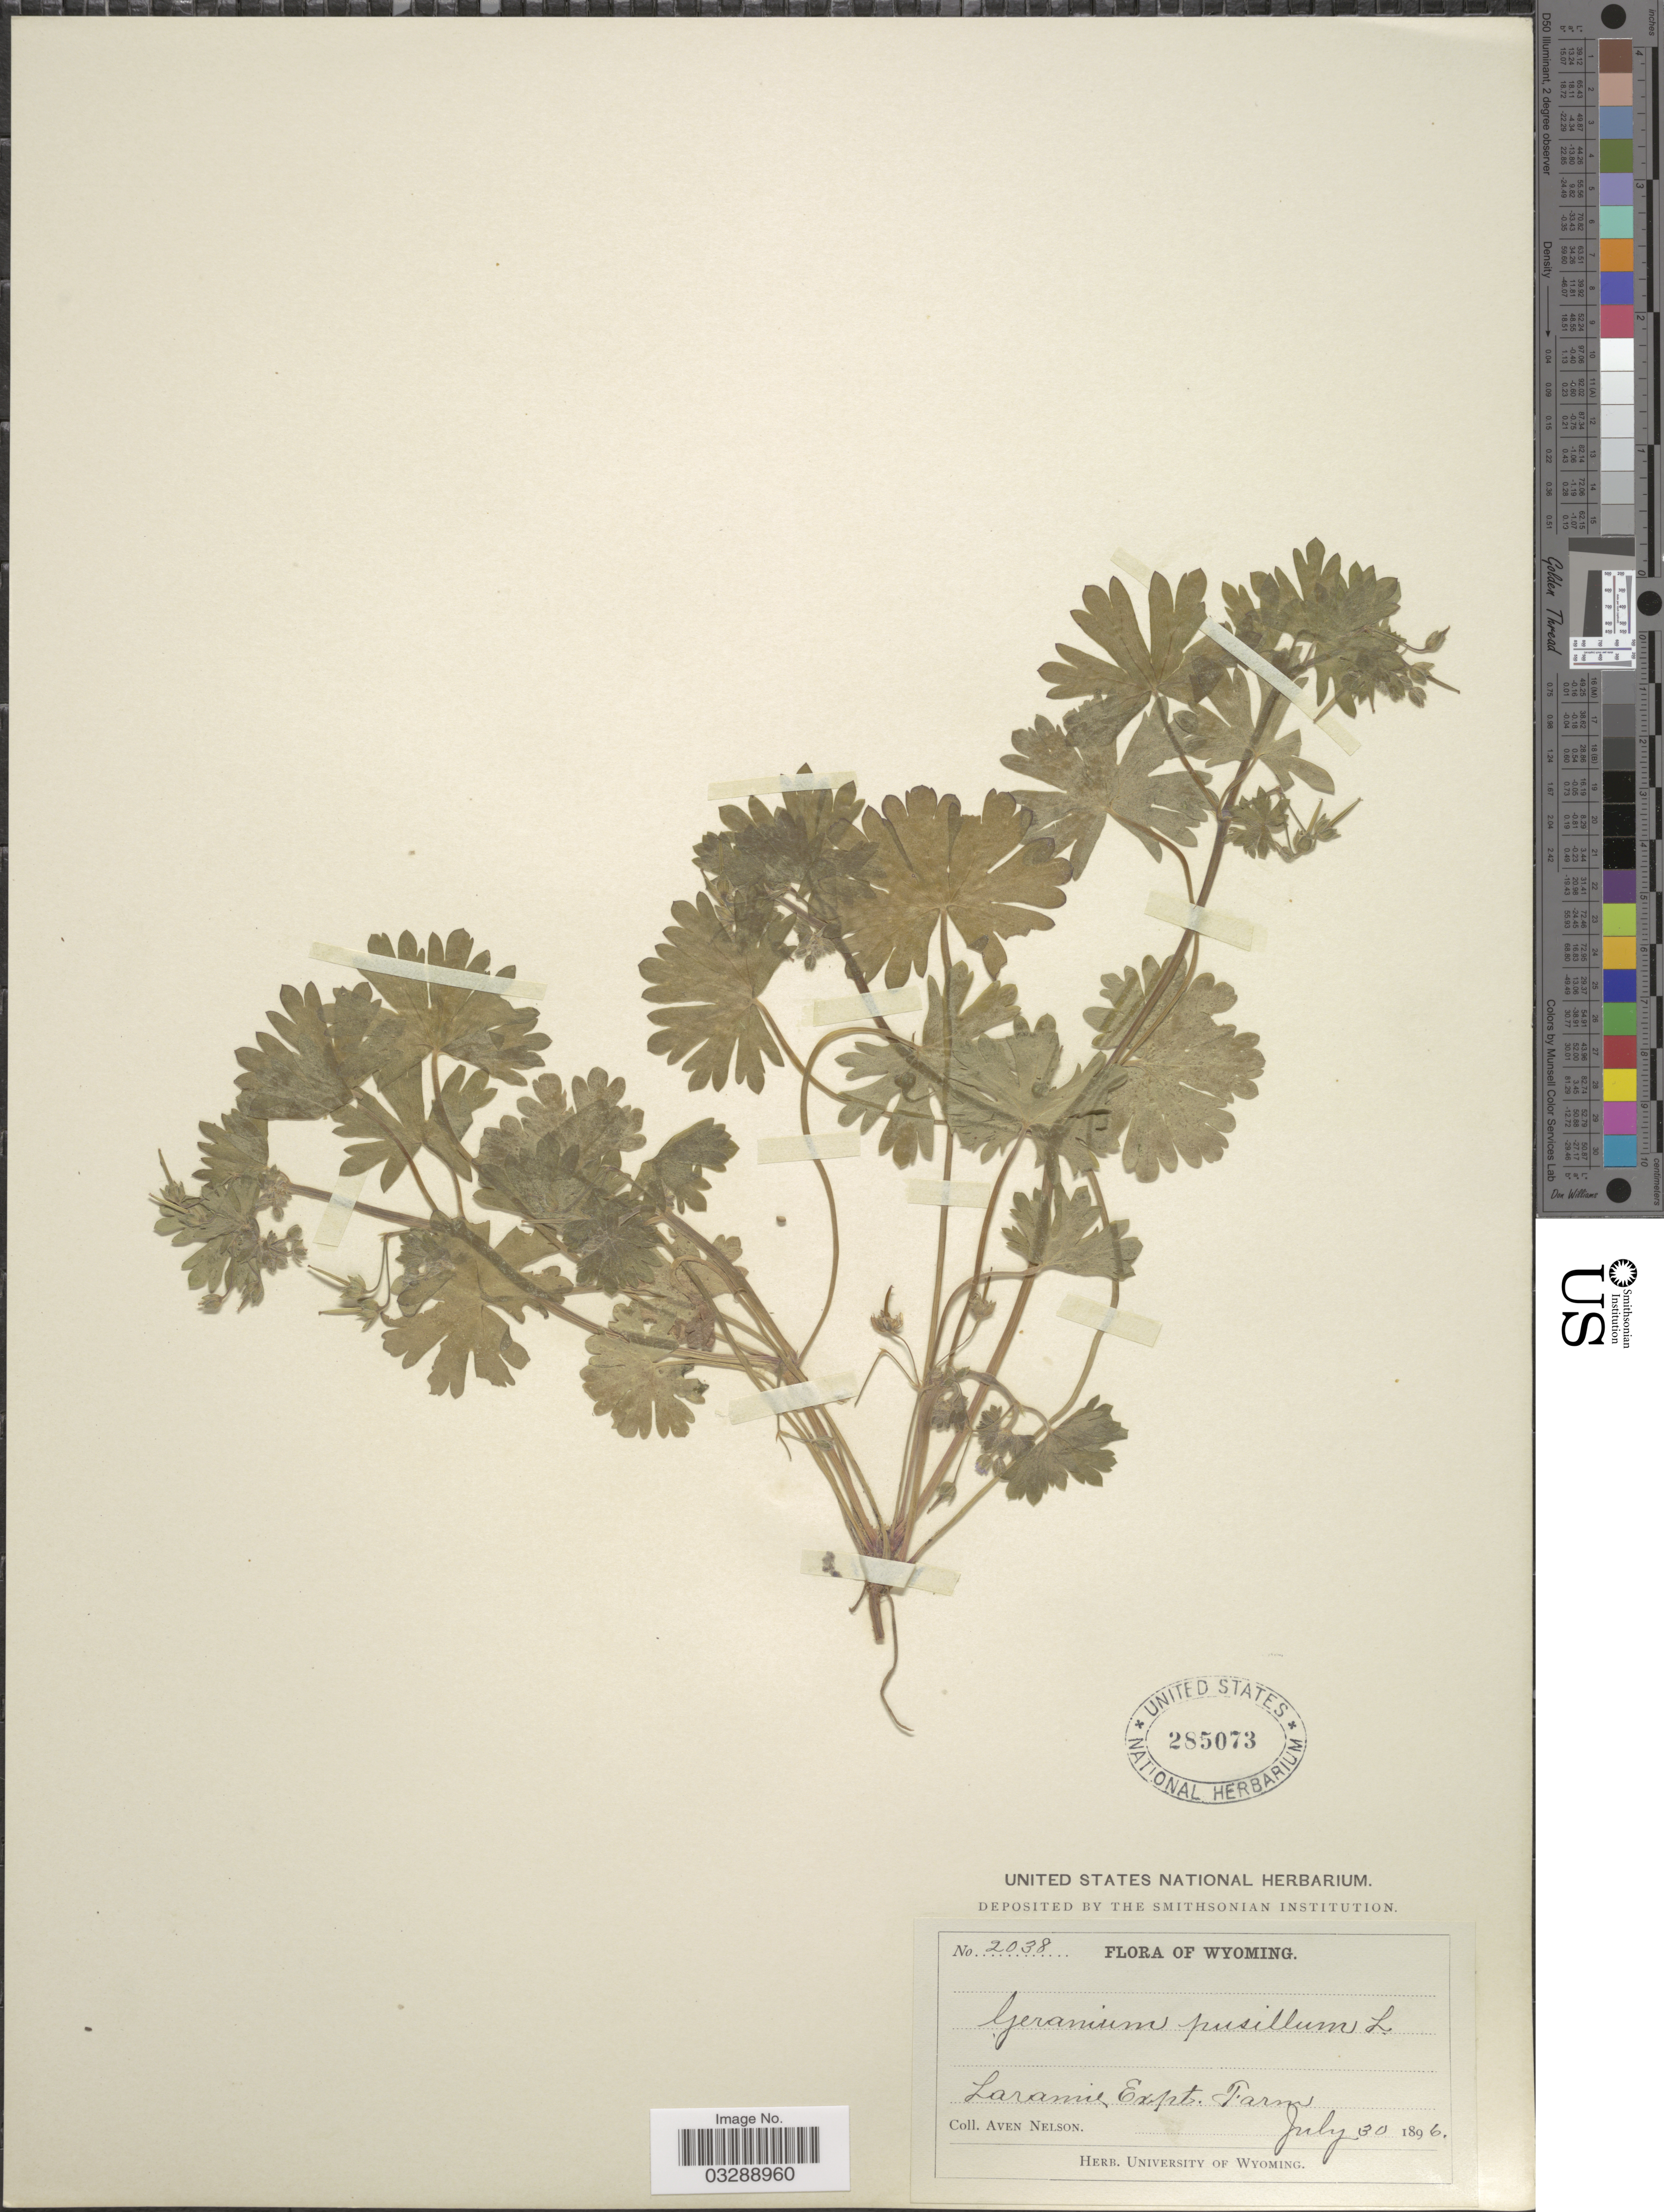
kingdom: Plantae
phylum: Tracheophyta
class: Magnoliopsida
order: Geraniales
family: Geraniaceae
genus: Geranium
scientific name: Geranium pusillum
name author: L.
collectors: A. Nelson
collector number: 2038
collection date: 1896-07-30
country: United States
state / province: Wyoming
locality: Laramie Expt. Farm.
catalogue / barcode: US 285073